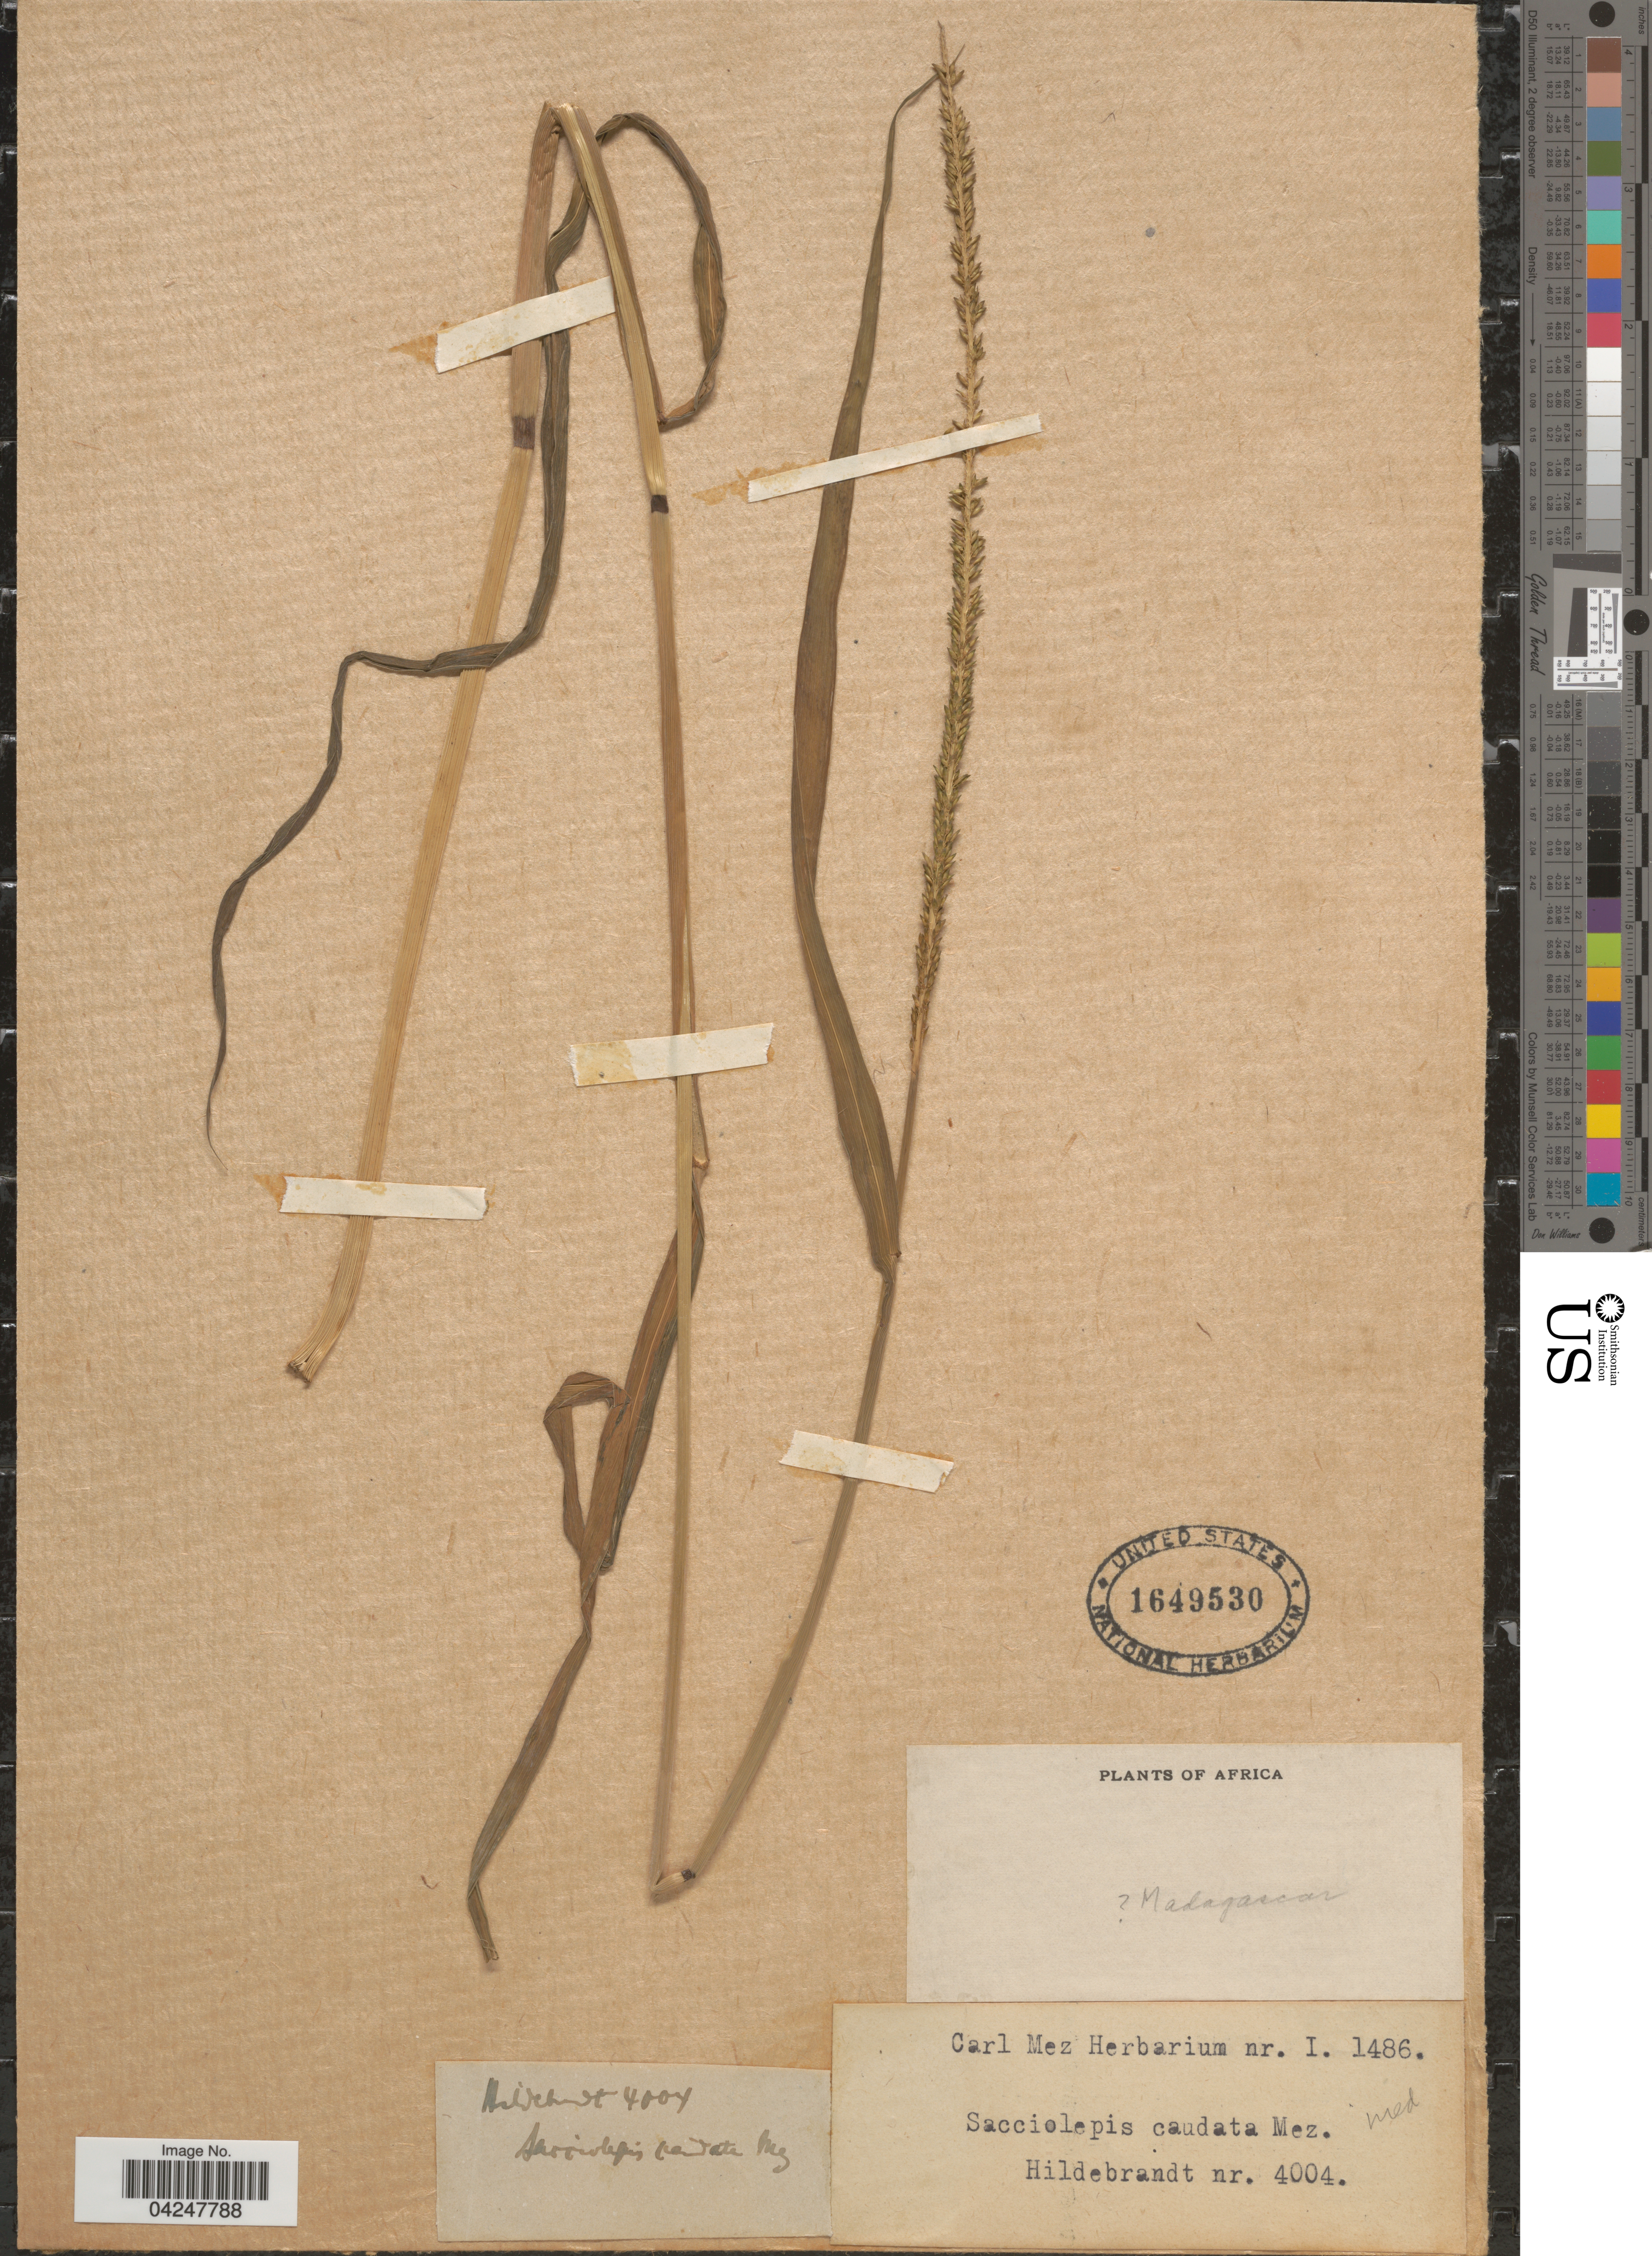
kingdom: Plantae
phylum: Tracheophyta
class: Liliopsida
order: Poales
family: Poaceae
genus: Sacciolepis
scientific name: Sacciolepis interrupta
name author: (Willd.) Stapf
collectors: J. Hildebrandt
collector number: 4004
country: Madagascar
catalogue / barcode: US 1649530